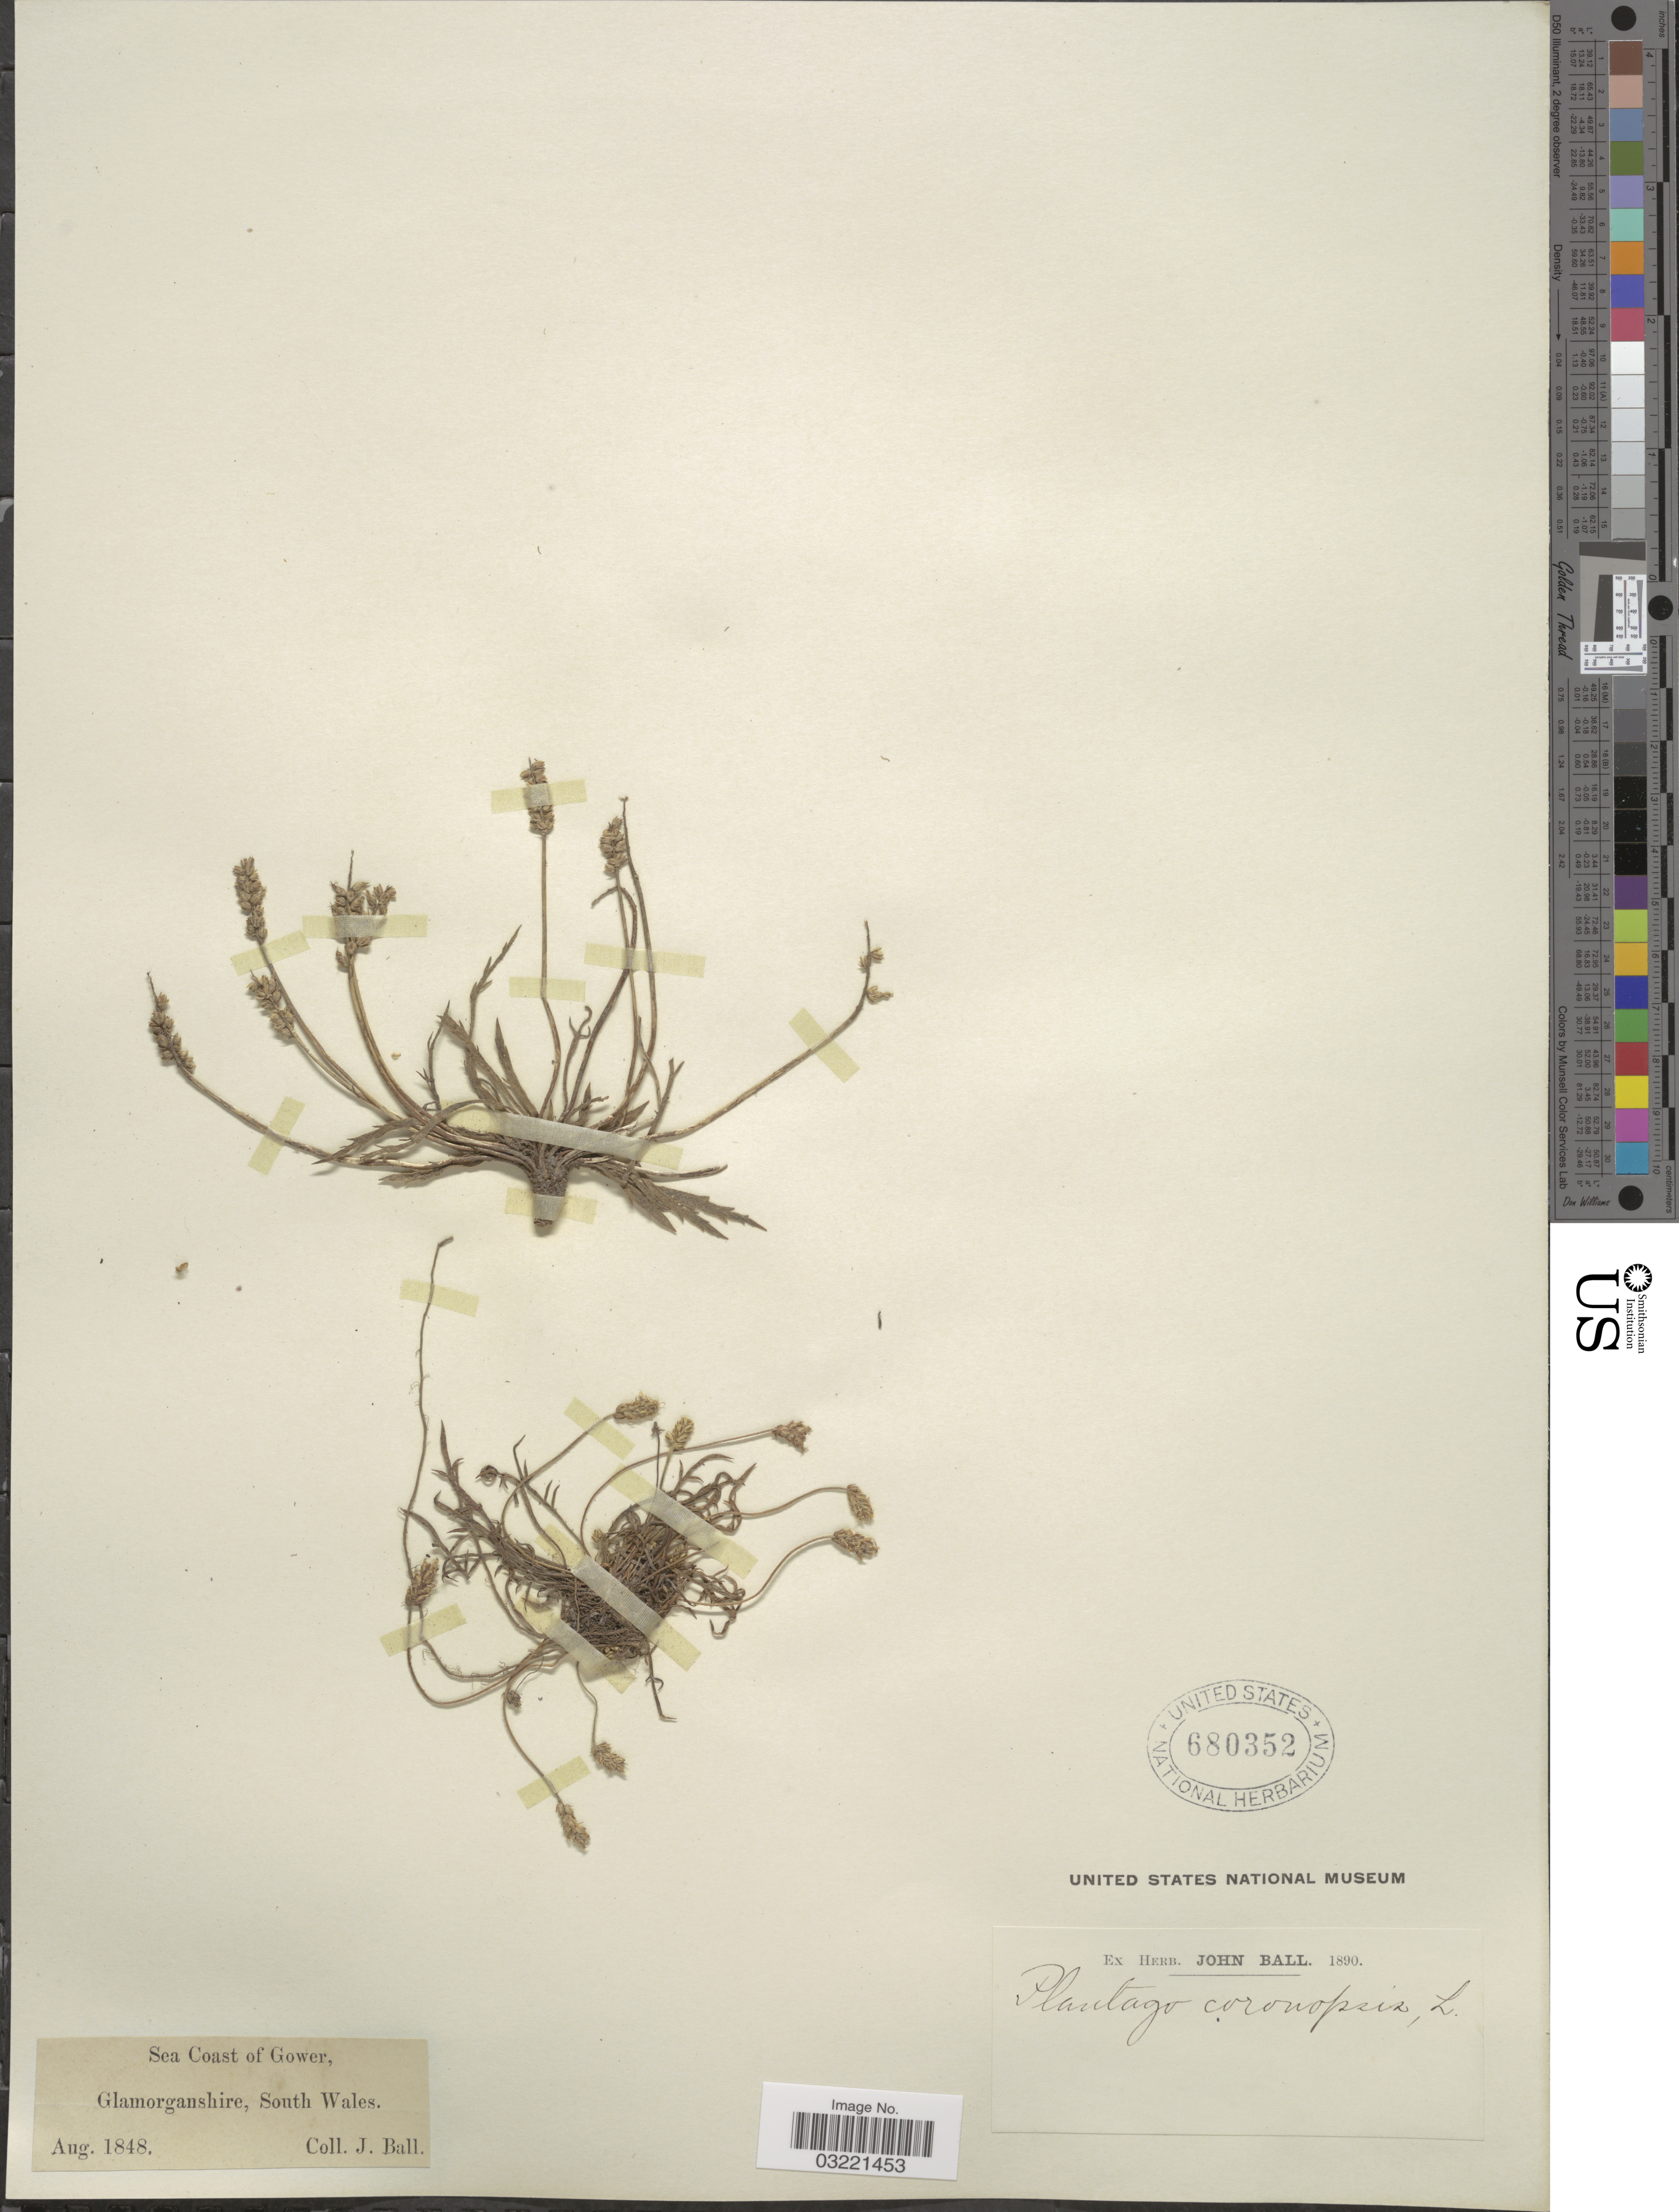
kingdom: Plantae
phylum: Tracheophyta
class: Magnoliopsida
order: Lamiales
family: Plantaginaceae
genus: Plantago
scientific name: Plantago coronopus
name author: L.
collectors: J. Ball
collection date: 1848-08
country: United Kingdom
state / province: Wales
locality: Sea Coast of Gower, Glamorganshire, South Wales.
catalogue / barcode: US 680352